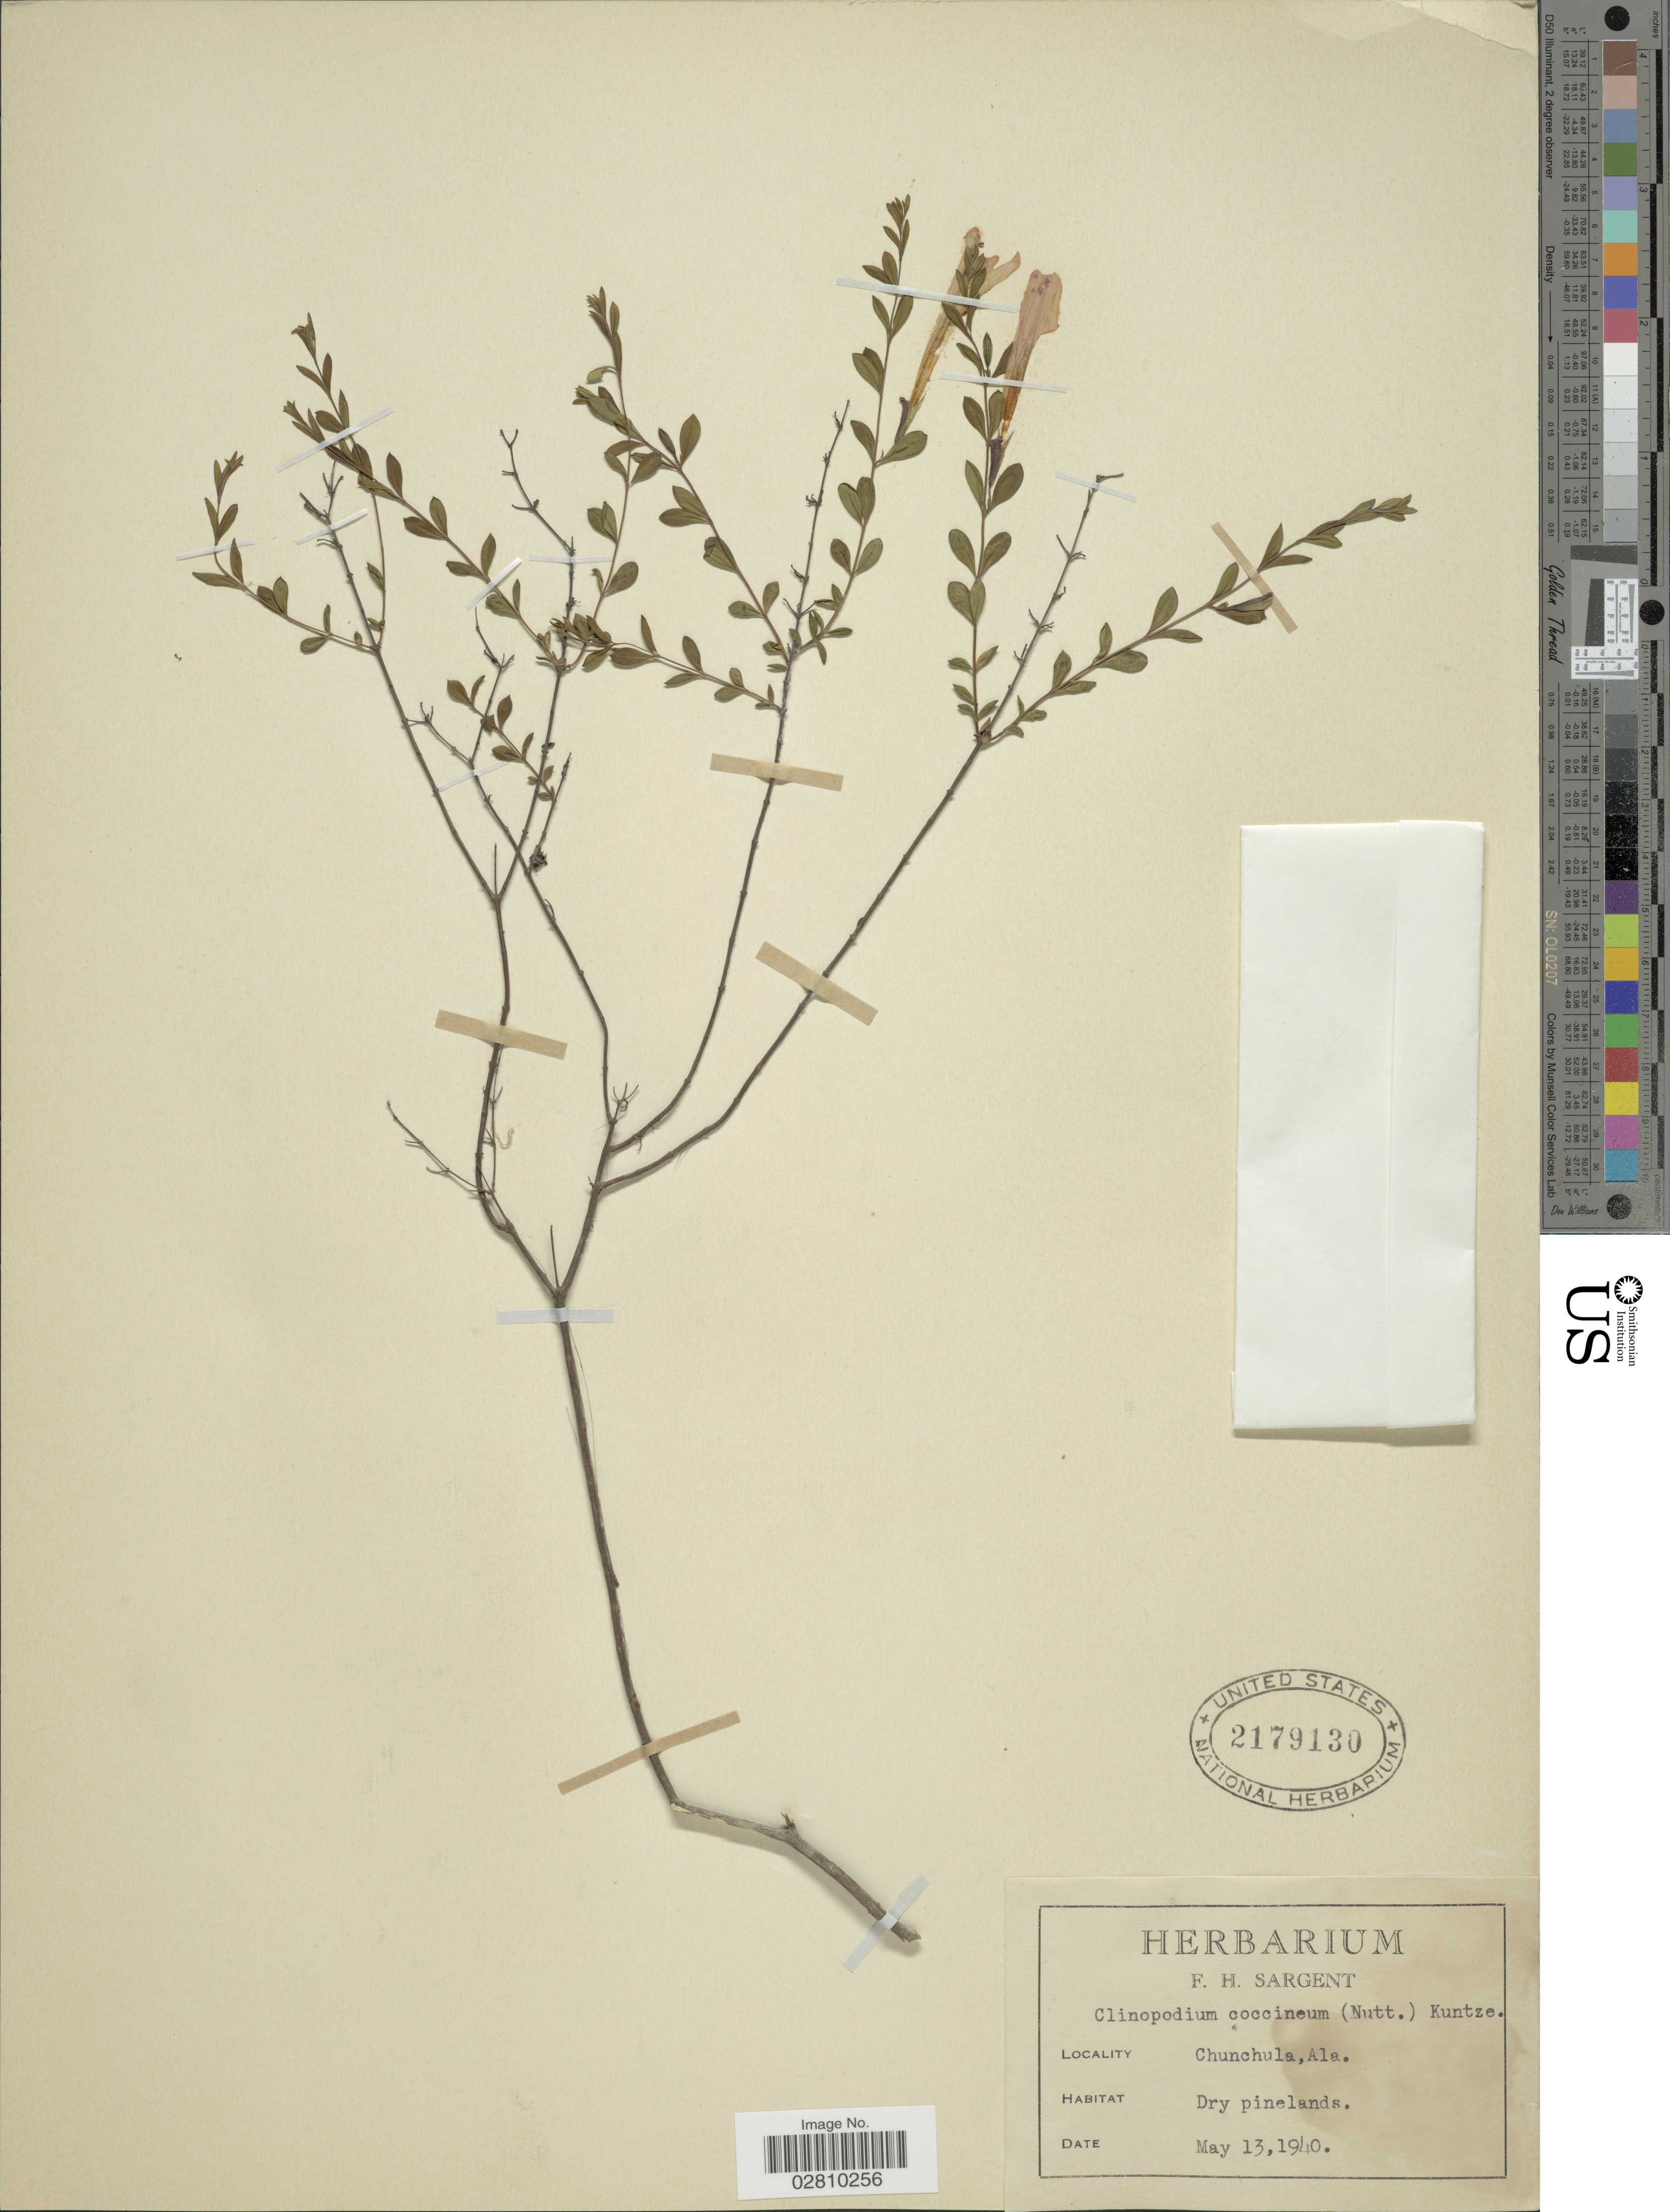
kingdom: Plantae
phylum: Tracheophyta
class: Magnoliopsida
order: Lamiales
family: Lamiaceae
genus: Clinopodium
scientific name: Clinopodium coccineum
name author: (Nutt. ex Hook.) Kuntze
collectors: Ex herb. F. H. Sargent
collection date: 1940-05-13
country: United States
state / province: Alabama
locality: Chunchula, Ala.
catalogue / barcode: US 2179130